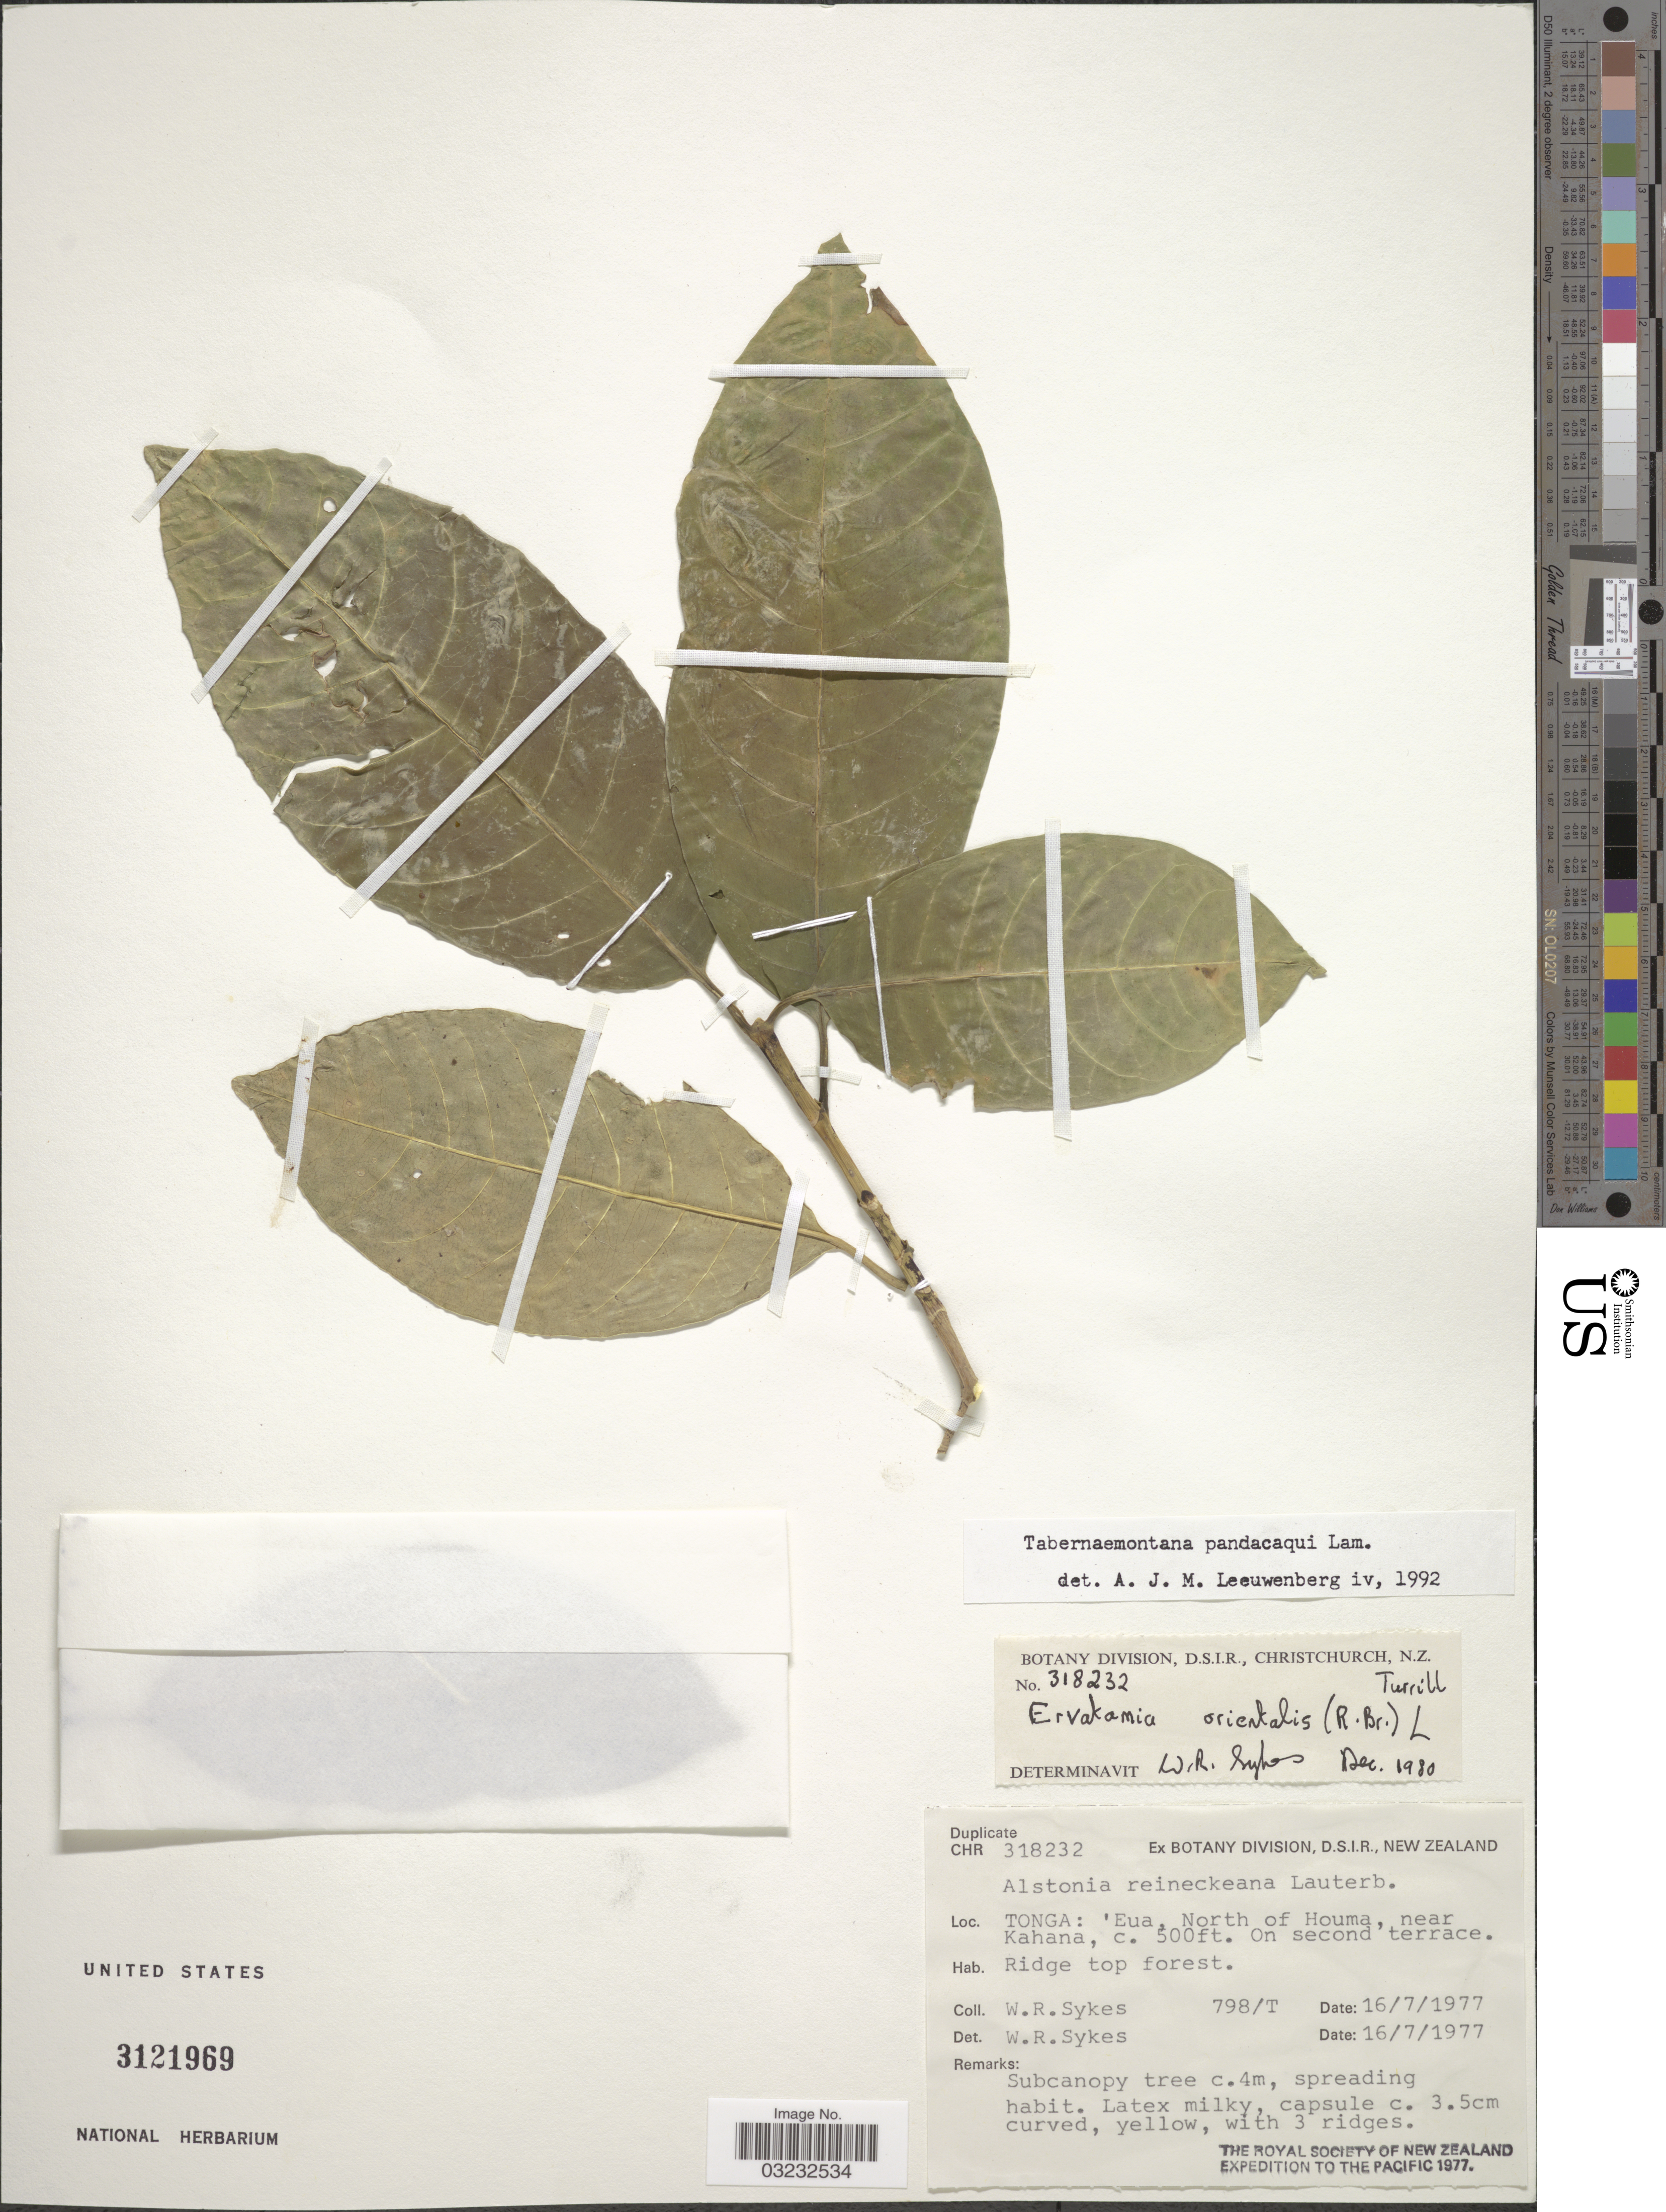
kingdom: Plantae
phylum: Tracheophyta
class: Magnoliopsida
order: Gentianales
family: Apocynaceae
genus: Tabernaemontana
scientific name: Tabernaemontana pandacaqui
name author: Poir.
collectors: W. R. Sykes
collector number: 798/T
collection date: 1977-07-16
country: Tonga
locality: Tonga: 'Eua, North of Houma, near Kahana.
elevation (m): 152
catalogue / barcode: US 3121969